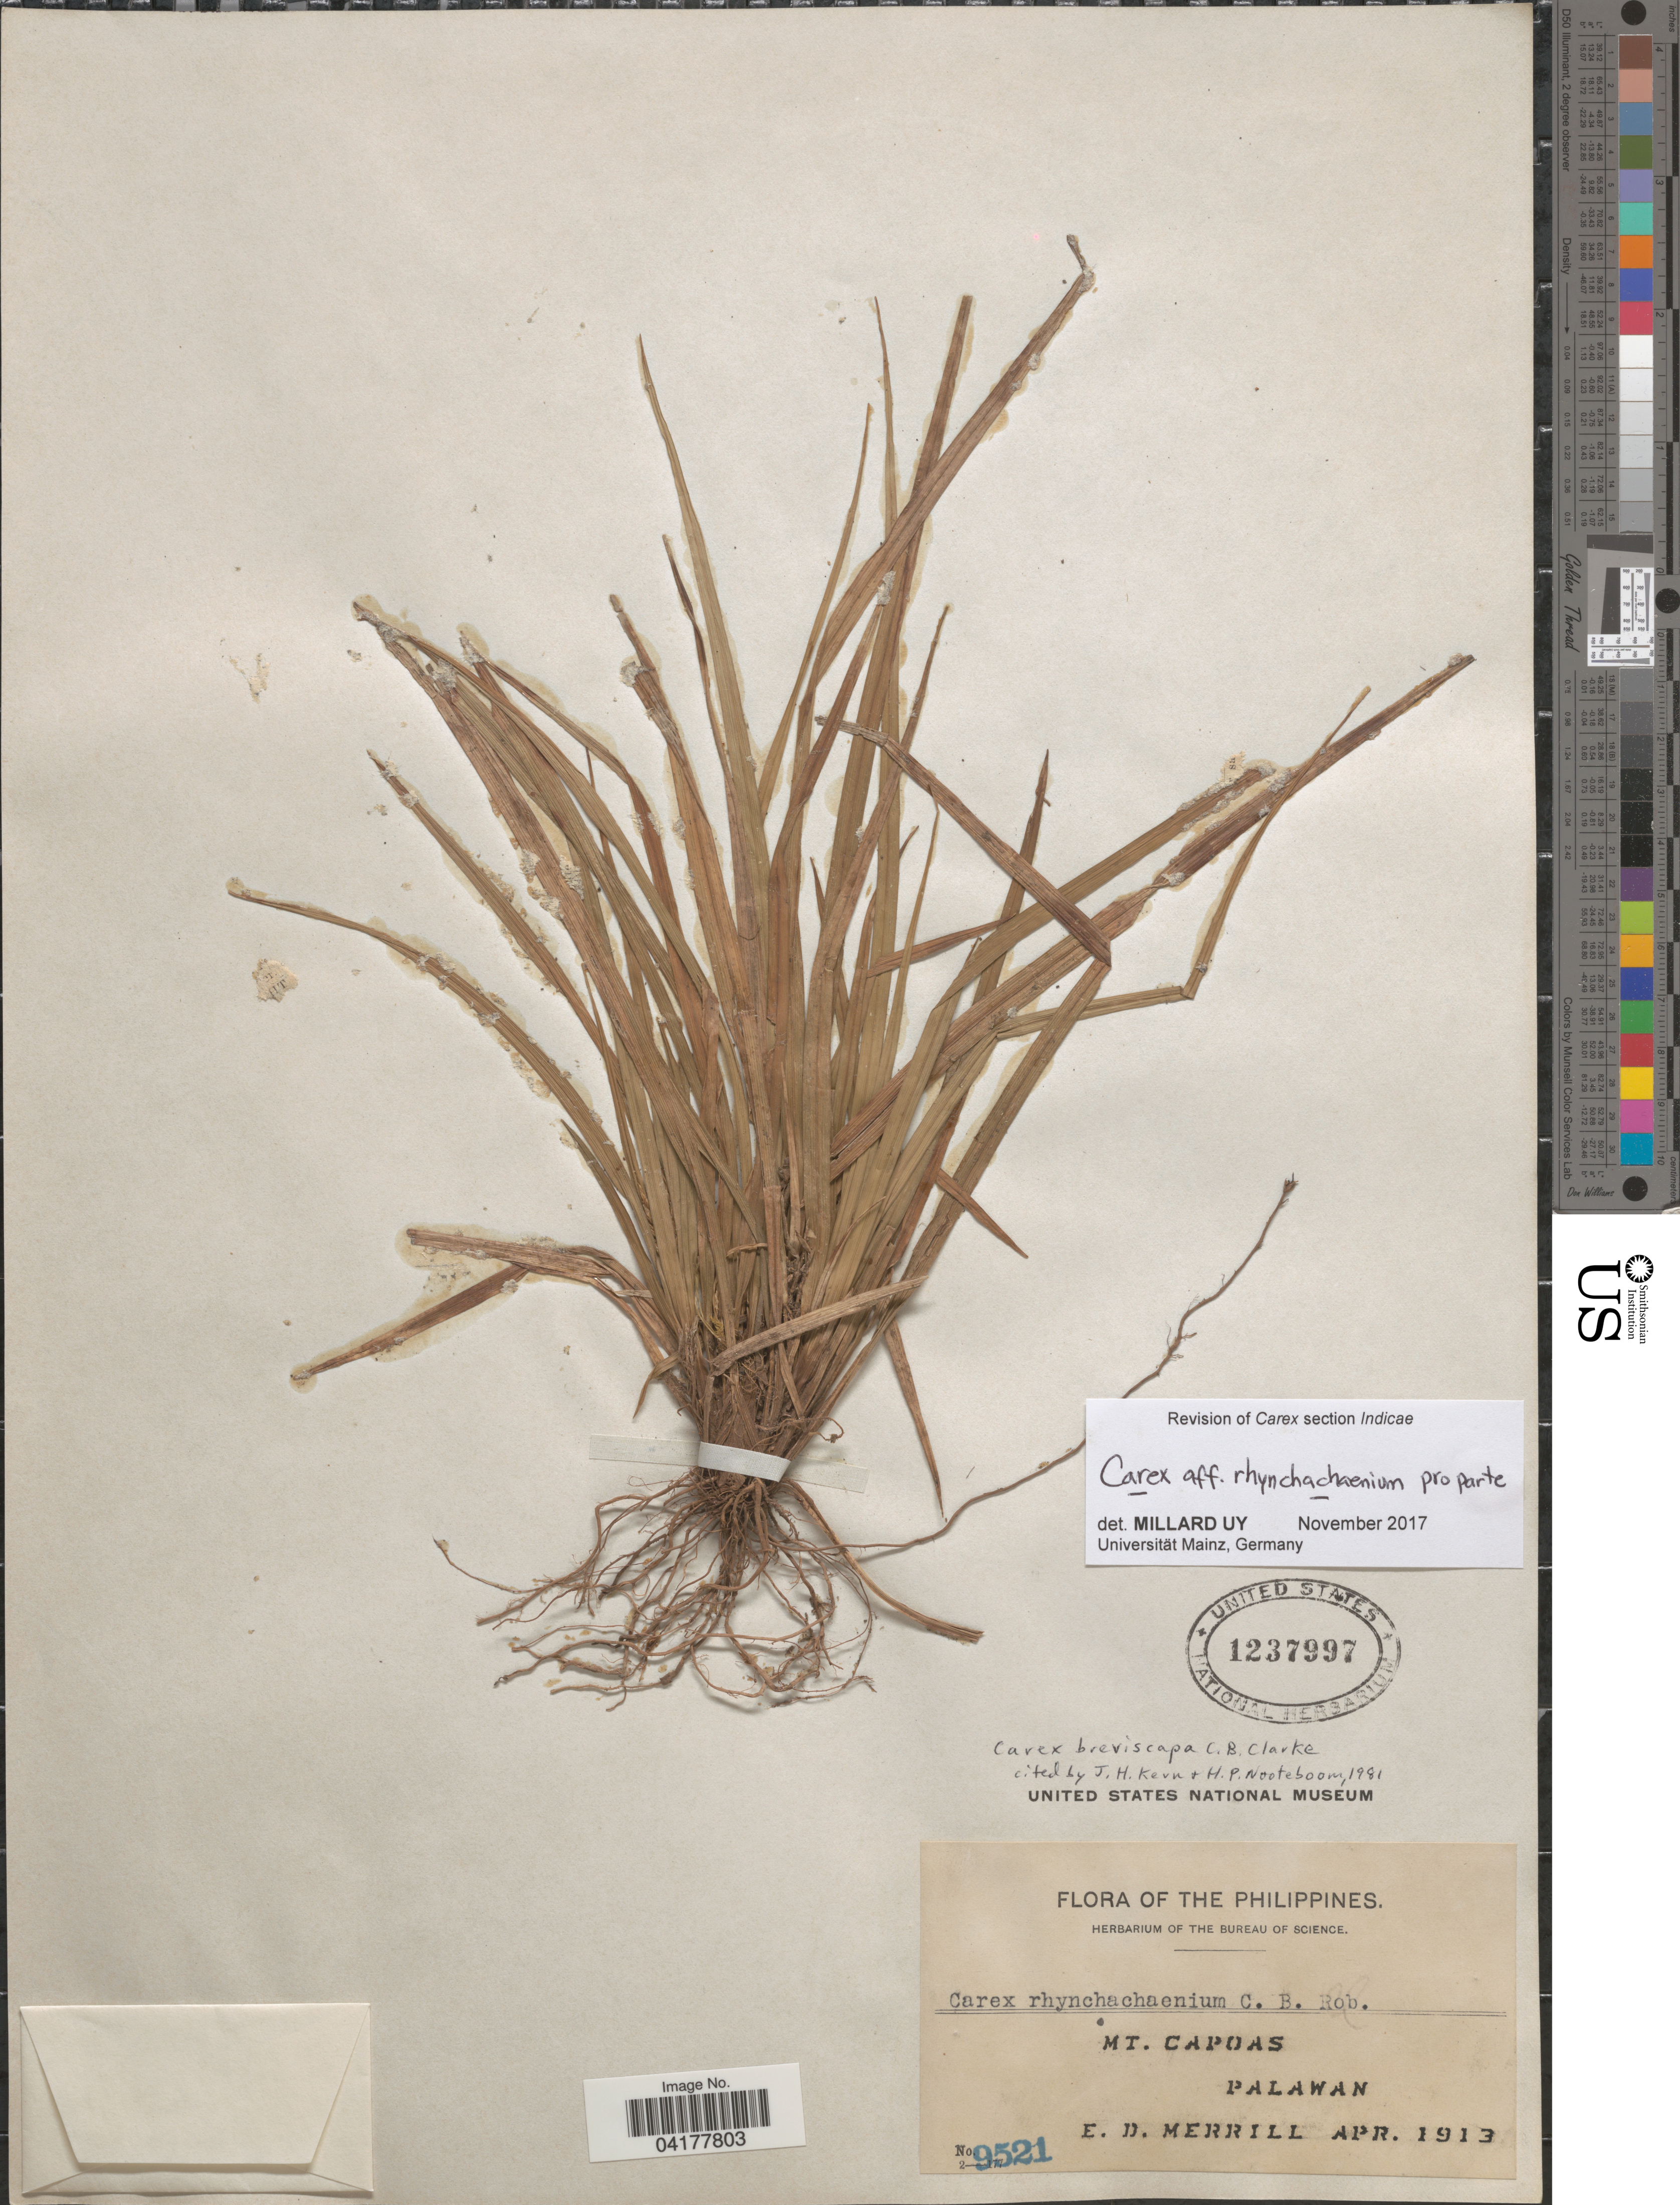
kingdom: Plantae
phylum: Tracheophyta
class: Liliopsida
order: Poales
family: Cyperaceae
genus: Carex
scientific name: Carex rhynchachenium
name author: C.B. Clarke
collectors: E. D. Merrill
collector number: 9521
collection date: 1913-04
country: Philippines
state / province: Mimaropa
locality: Mt. Capoas. Palawan.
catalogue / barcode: US 1237997